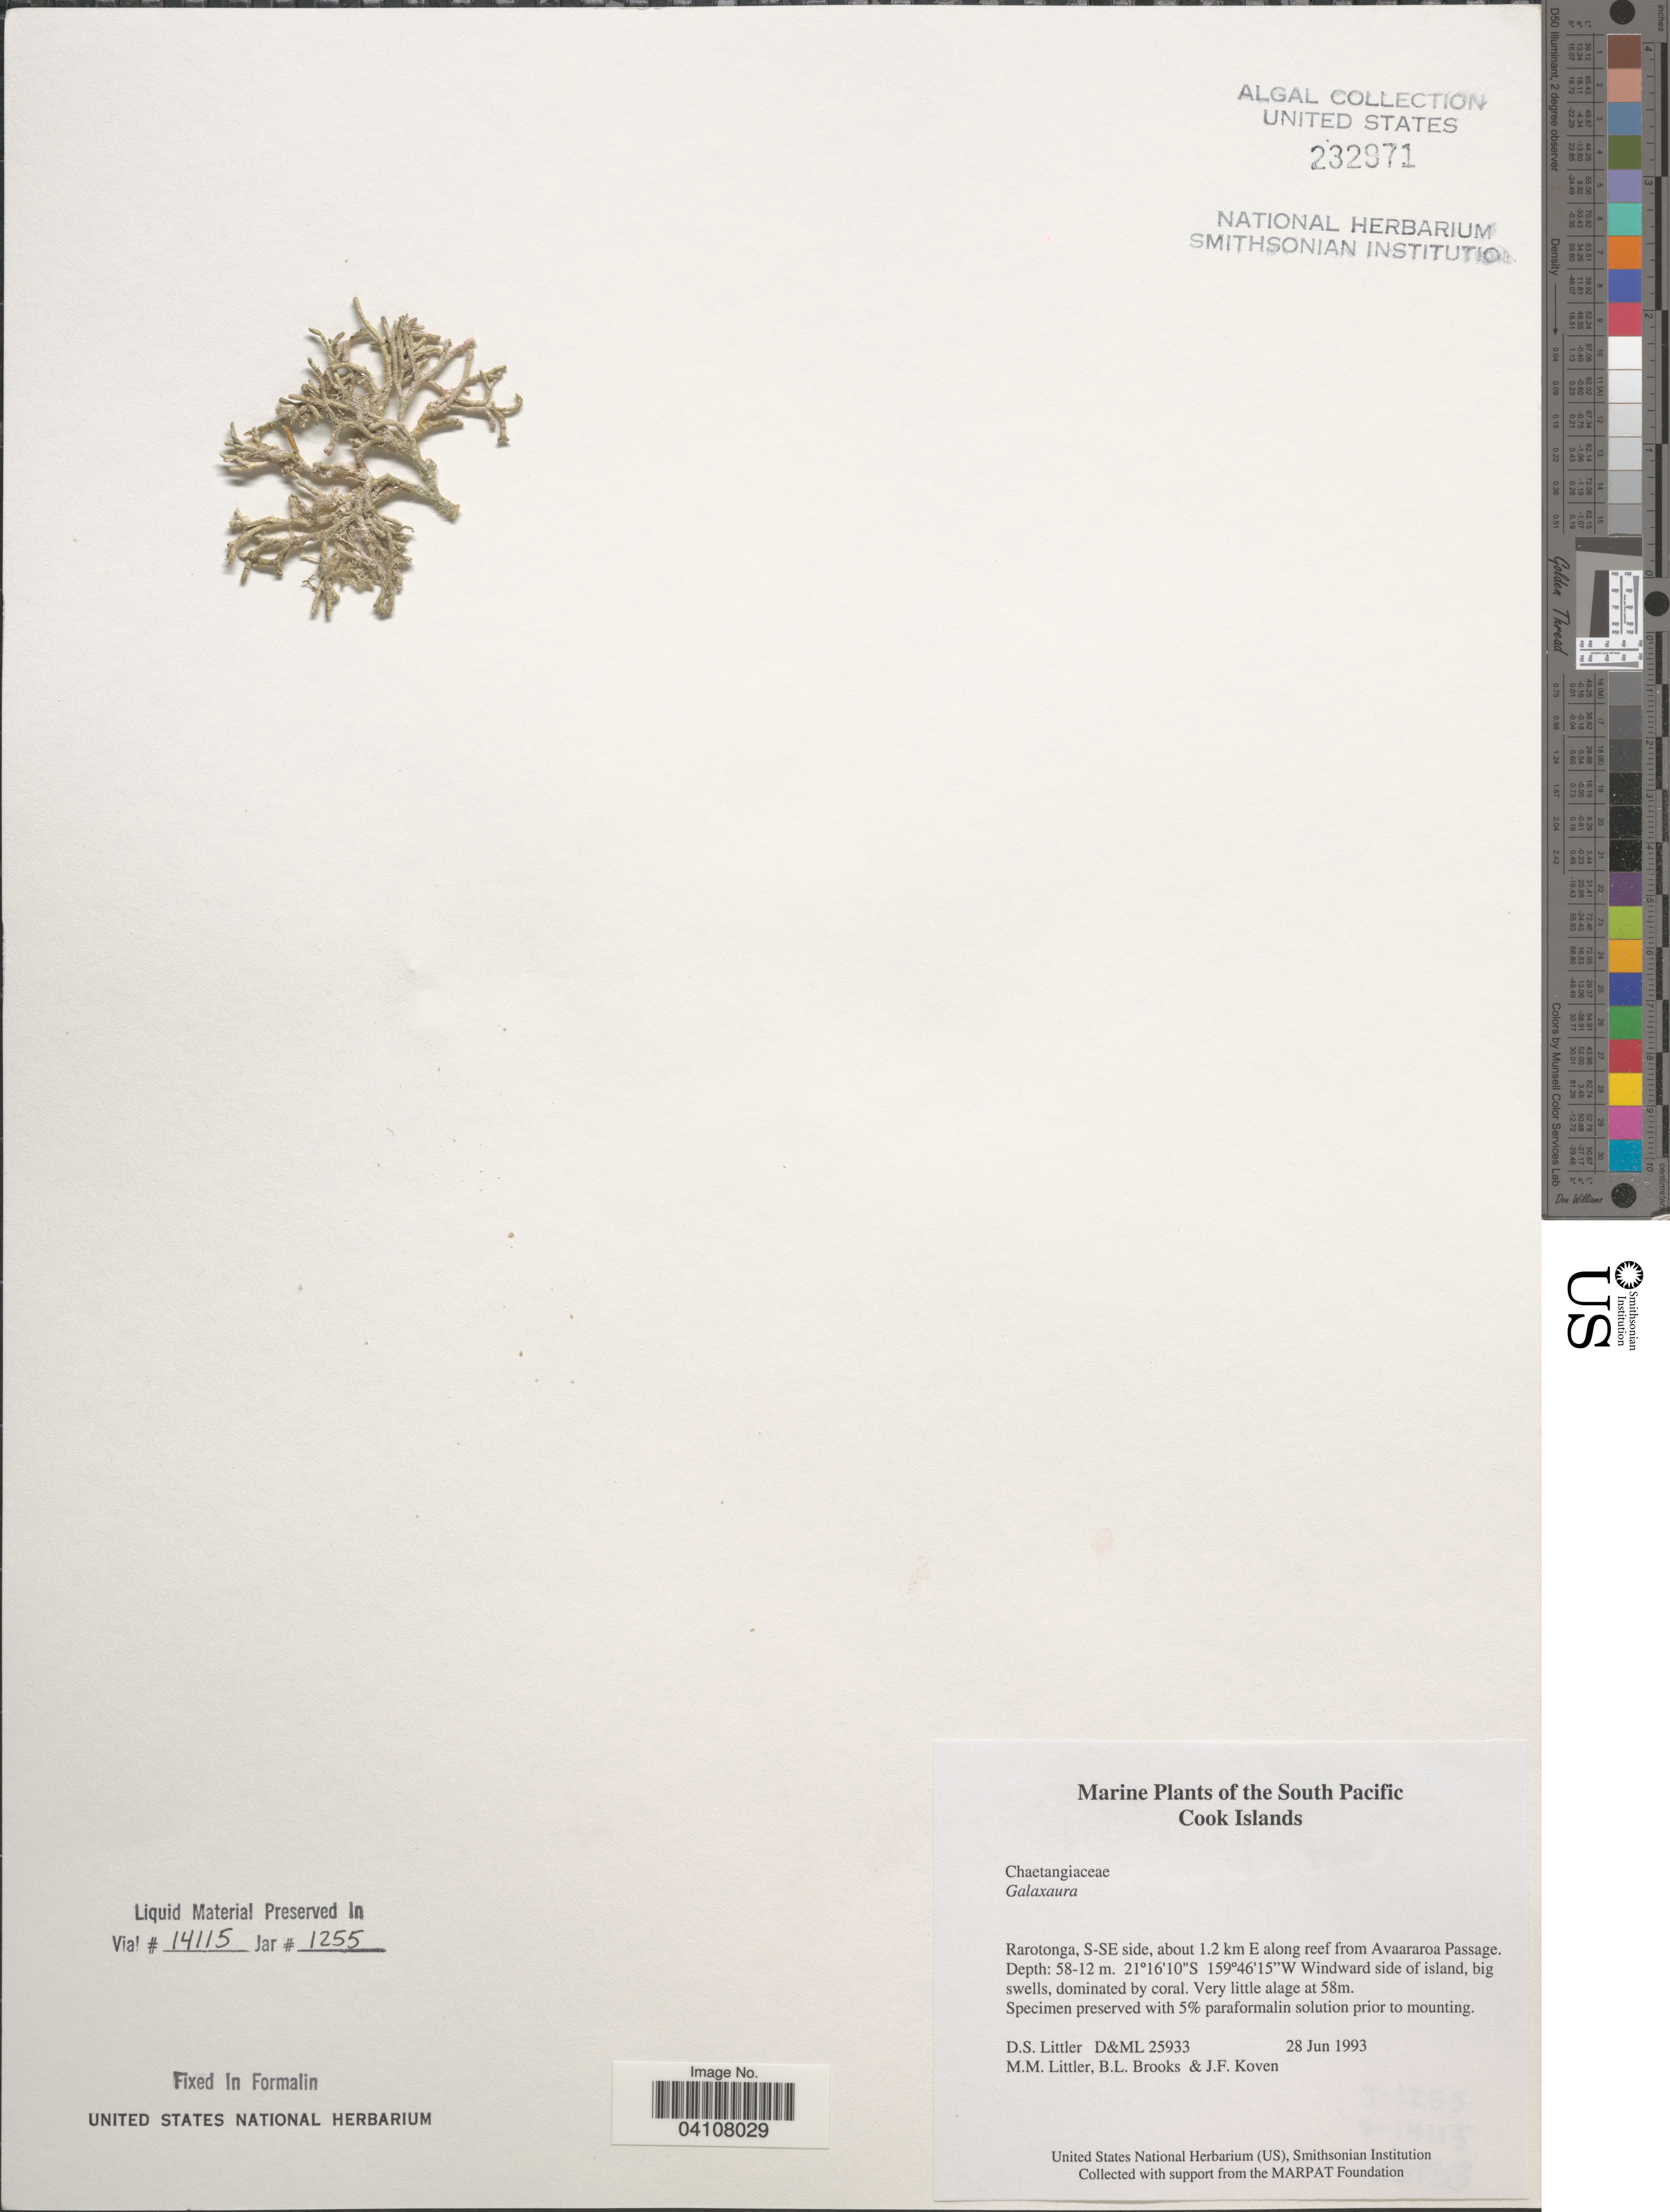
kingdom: Plantae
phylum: Rhodophyta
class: Florideophyceae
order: Nemaliales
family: Galaxauraceae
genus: Galaxaura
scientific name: Galaxaura sp.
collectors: D. S. Littler, B. Brooks & J. Koven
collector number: D&ML25933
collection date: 1993-06-28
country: Cook Islands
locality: The South Pacific. Rarotonga, S-SE side, about 1.2 km E along reef from Avaararoa Passage. Windward side of island.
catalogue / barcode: US 232971